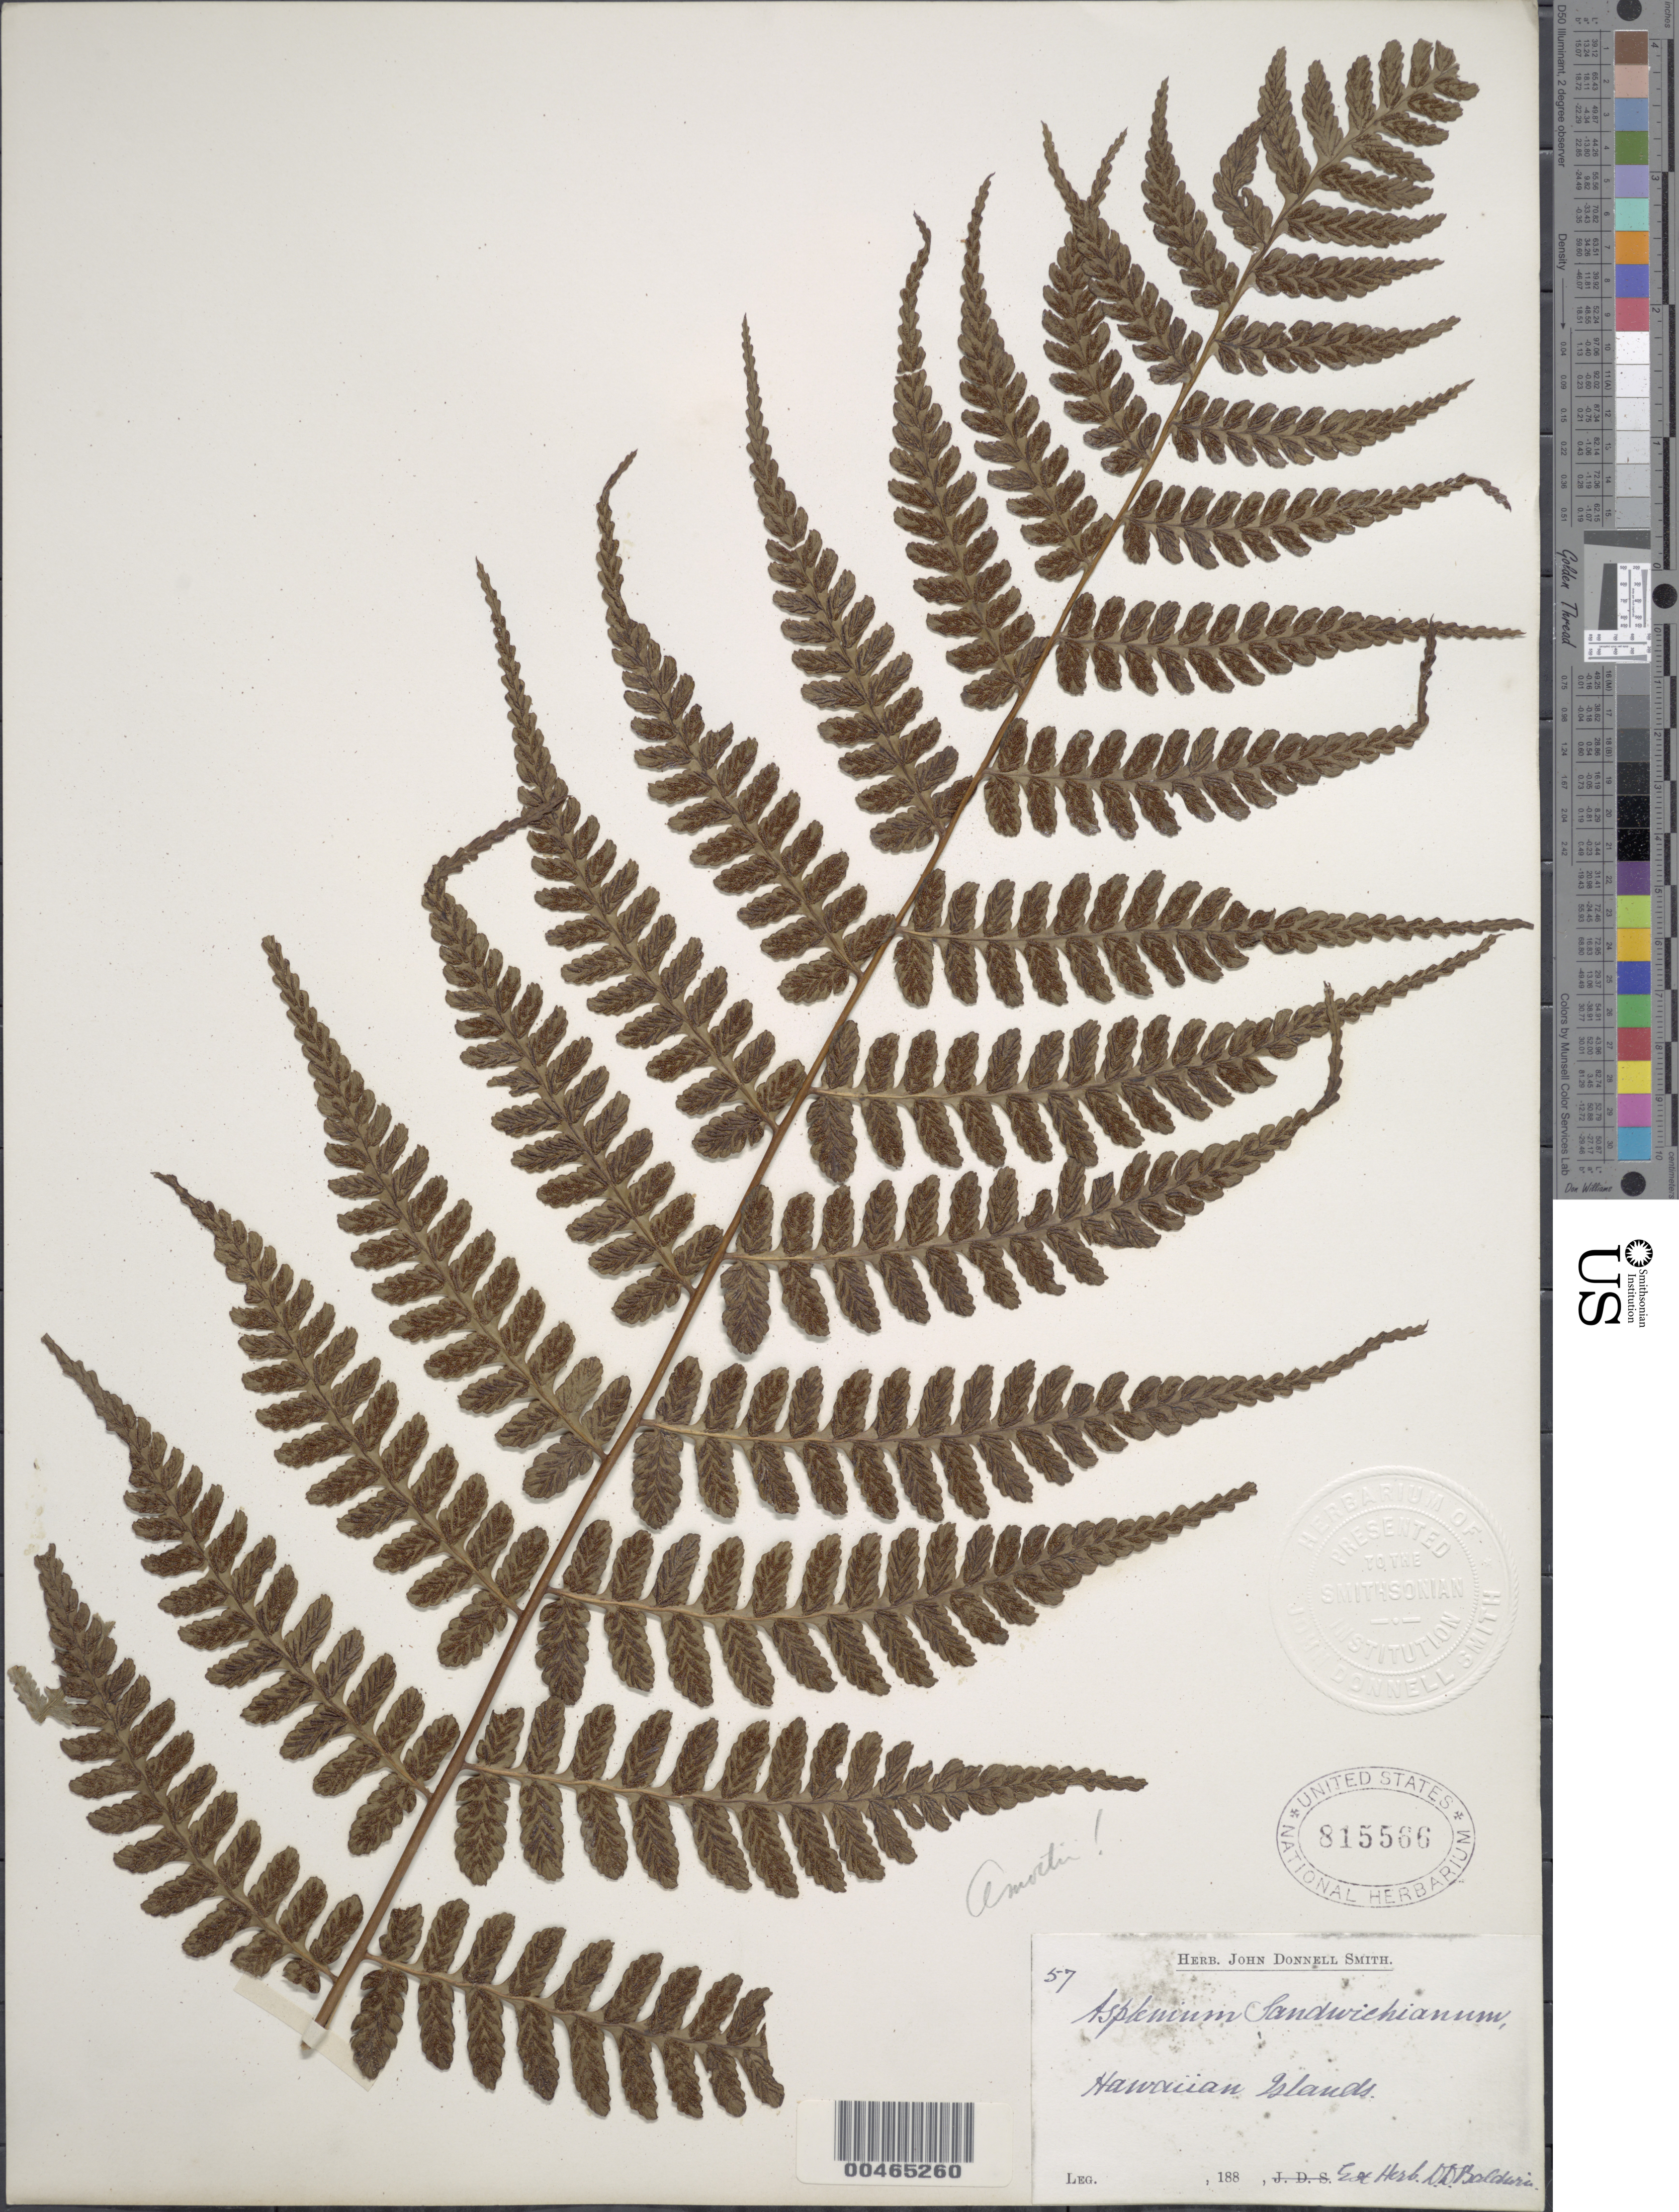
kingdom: Plantae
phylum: Tracheophyta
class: Polypodiopsida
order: Polypodiales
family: Athyriaceae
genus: Diplazium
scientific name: Diplazium arnottii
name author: Brack.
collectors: D. Baldwin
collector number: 57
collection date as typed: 188-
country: United States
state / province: Hawaii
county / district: Hawaii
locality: Hawaiian Islands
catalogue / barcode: US 815566